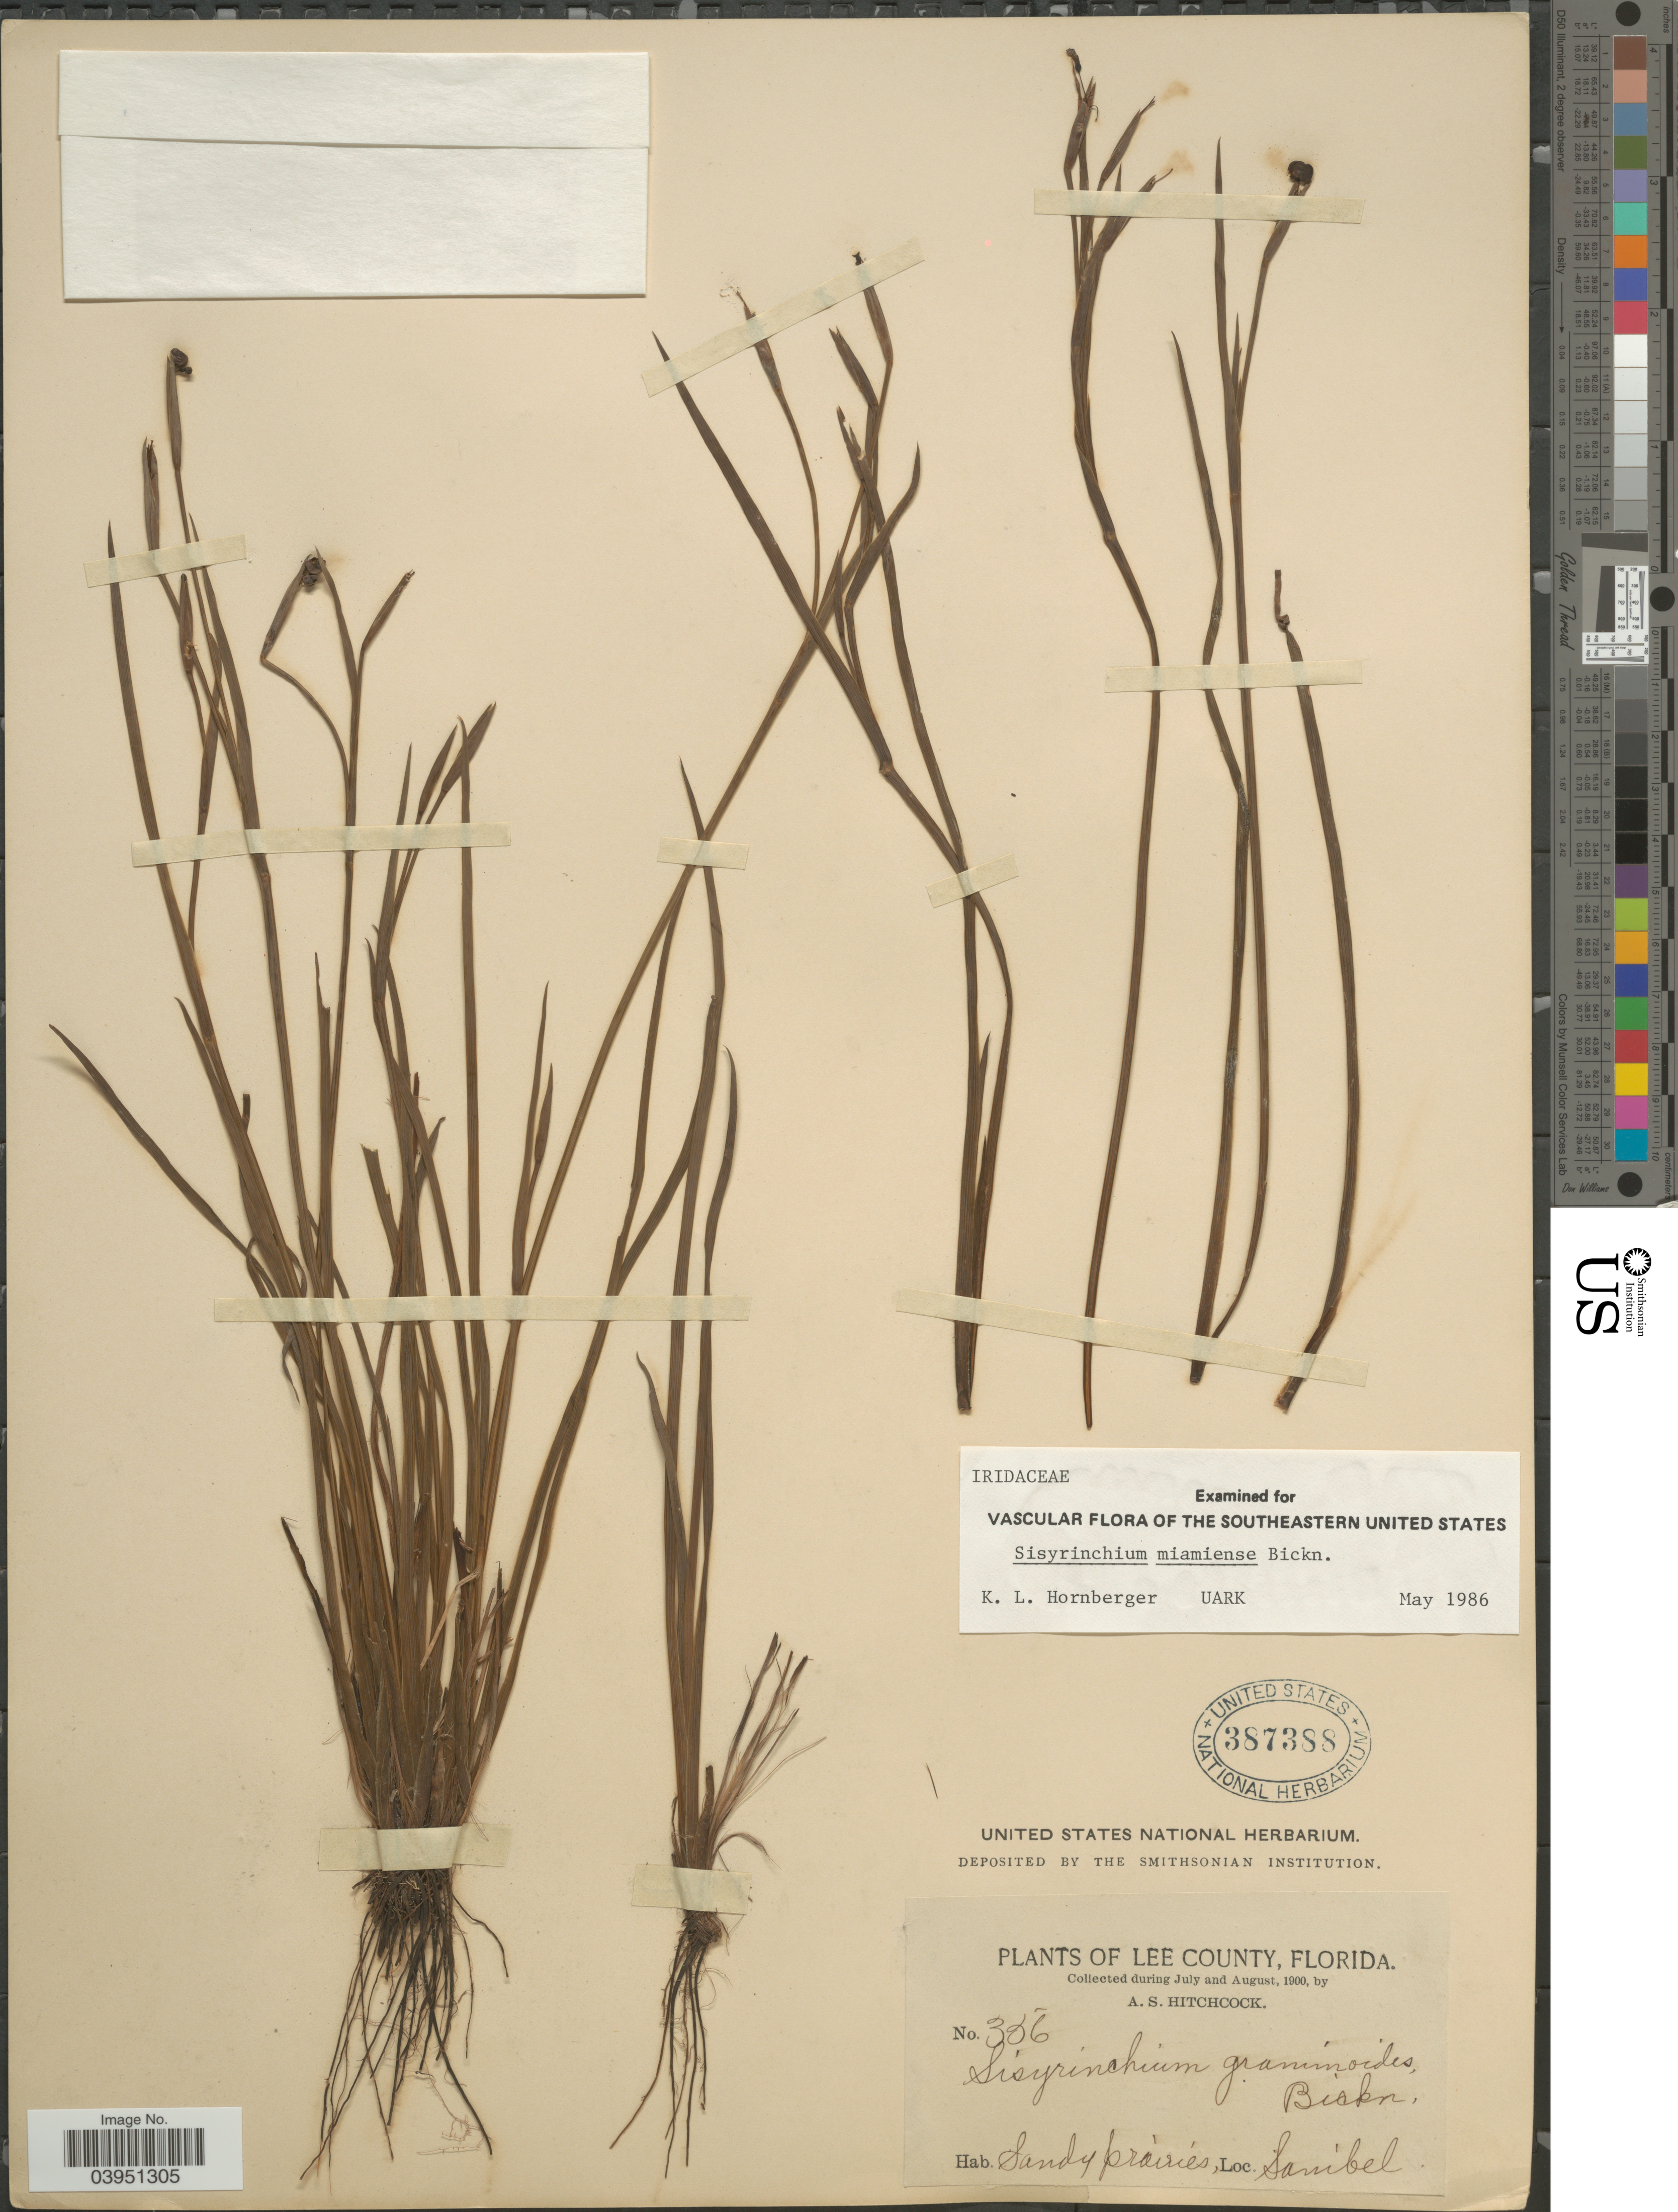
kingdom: Plantae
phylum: Tracheophyta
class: Liliopsida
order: Asparagales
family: Iridaceae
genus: Sisyrinchium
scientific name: Sisyrinchium miamiense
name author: E.P. Bicknell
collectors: A. S. Hitchcock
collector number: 356*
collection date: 1900-07/1900-08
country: United States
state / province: Florida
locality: Lee County. Sanibel.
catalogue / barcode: US 387388